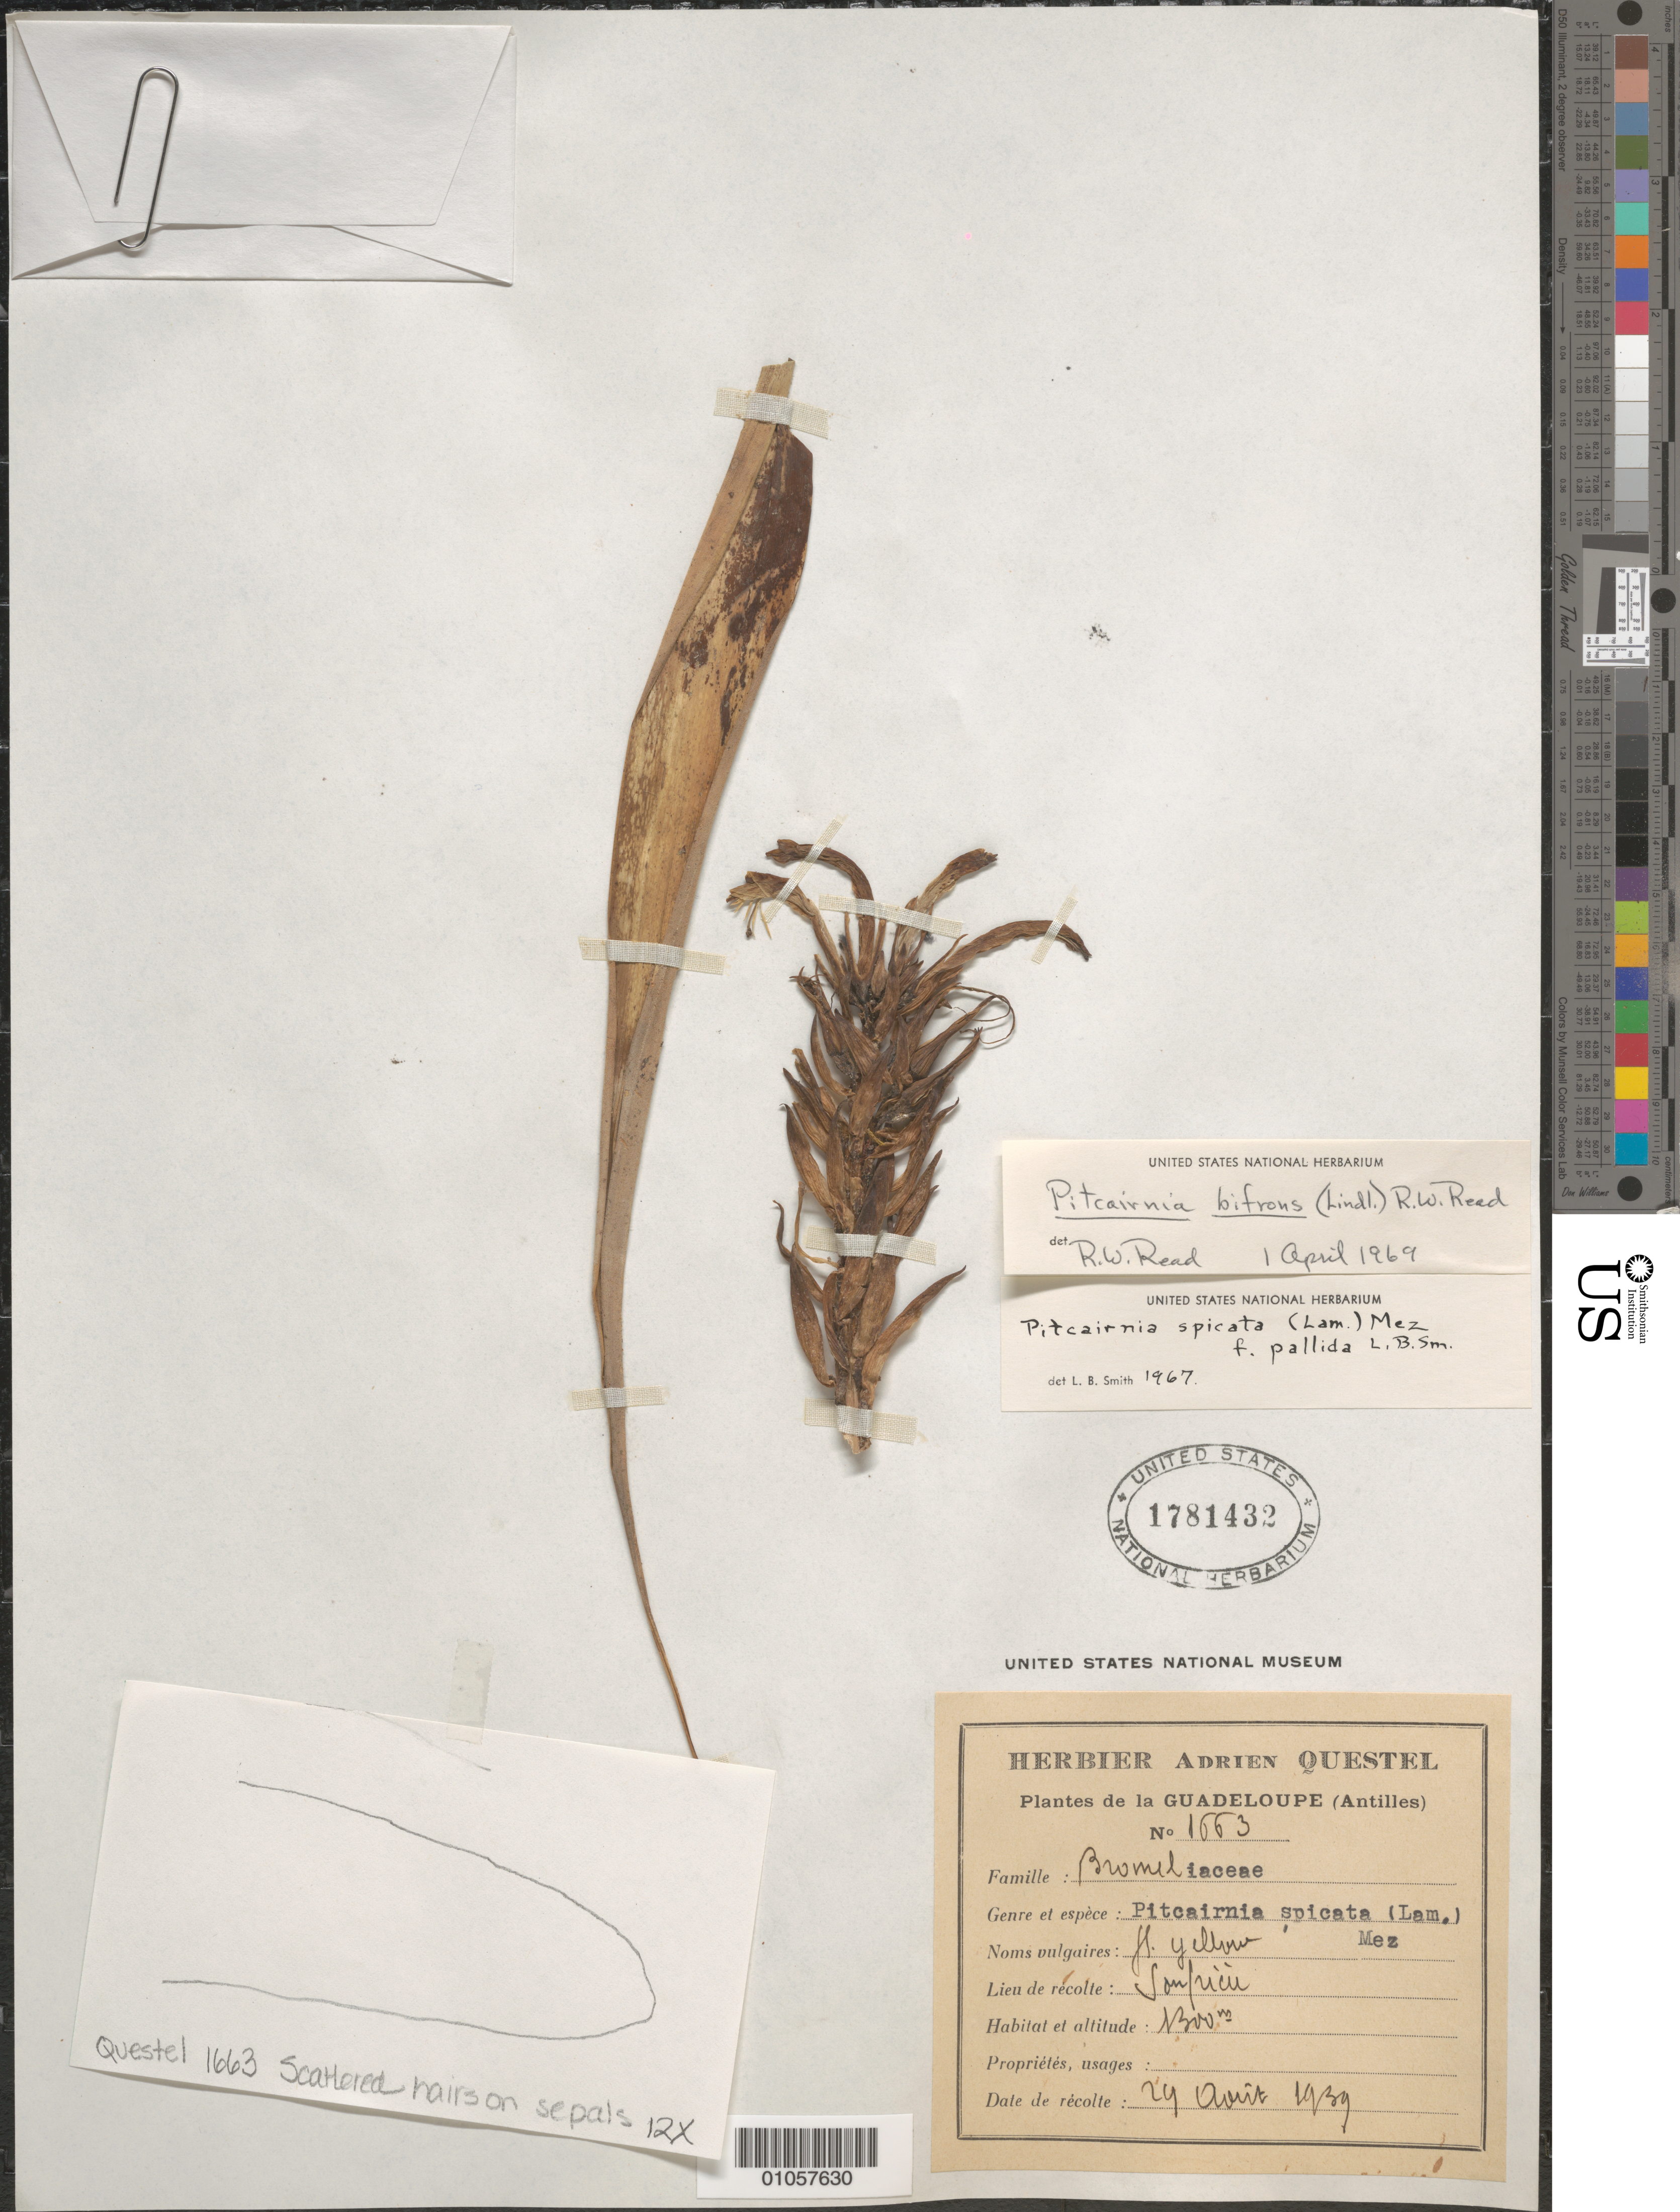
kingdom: Plantae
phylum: Tracheophyta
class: Liliopsida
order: Poales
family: Bromeliaceae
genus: Pitcairnia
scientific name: Pitcairnia bifrons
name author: (Lindl.) Read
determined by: Read, Robert W., (US), NMNH (UNITED STATES)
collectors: A. Questel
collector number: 1663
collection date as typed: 29 Apr 1939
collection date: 1939-04-29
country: Guadeloupe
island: Basse Terre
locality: Soufrière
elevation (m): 1300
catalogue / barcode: US 1781432